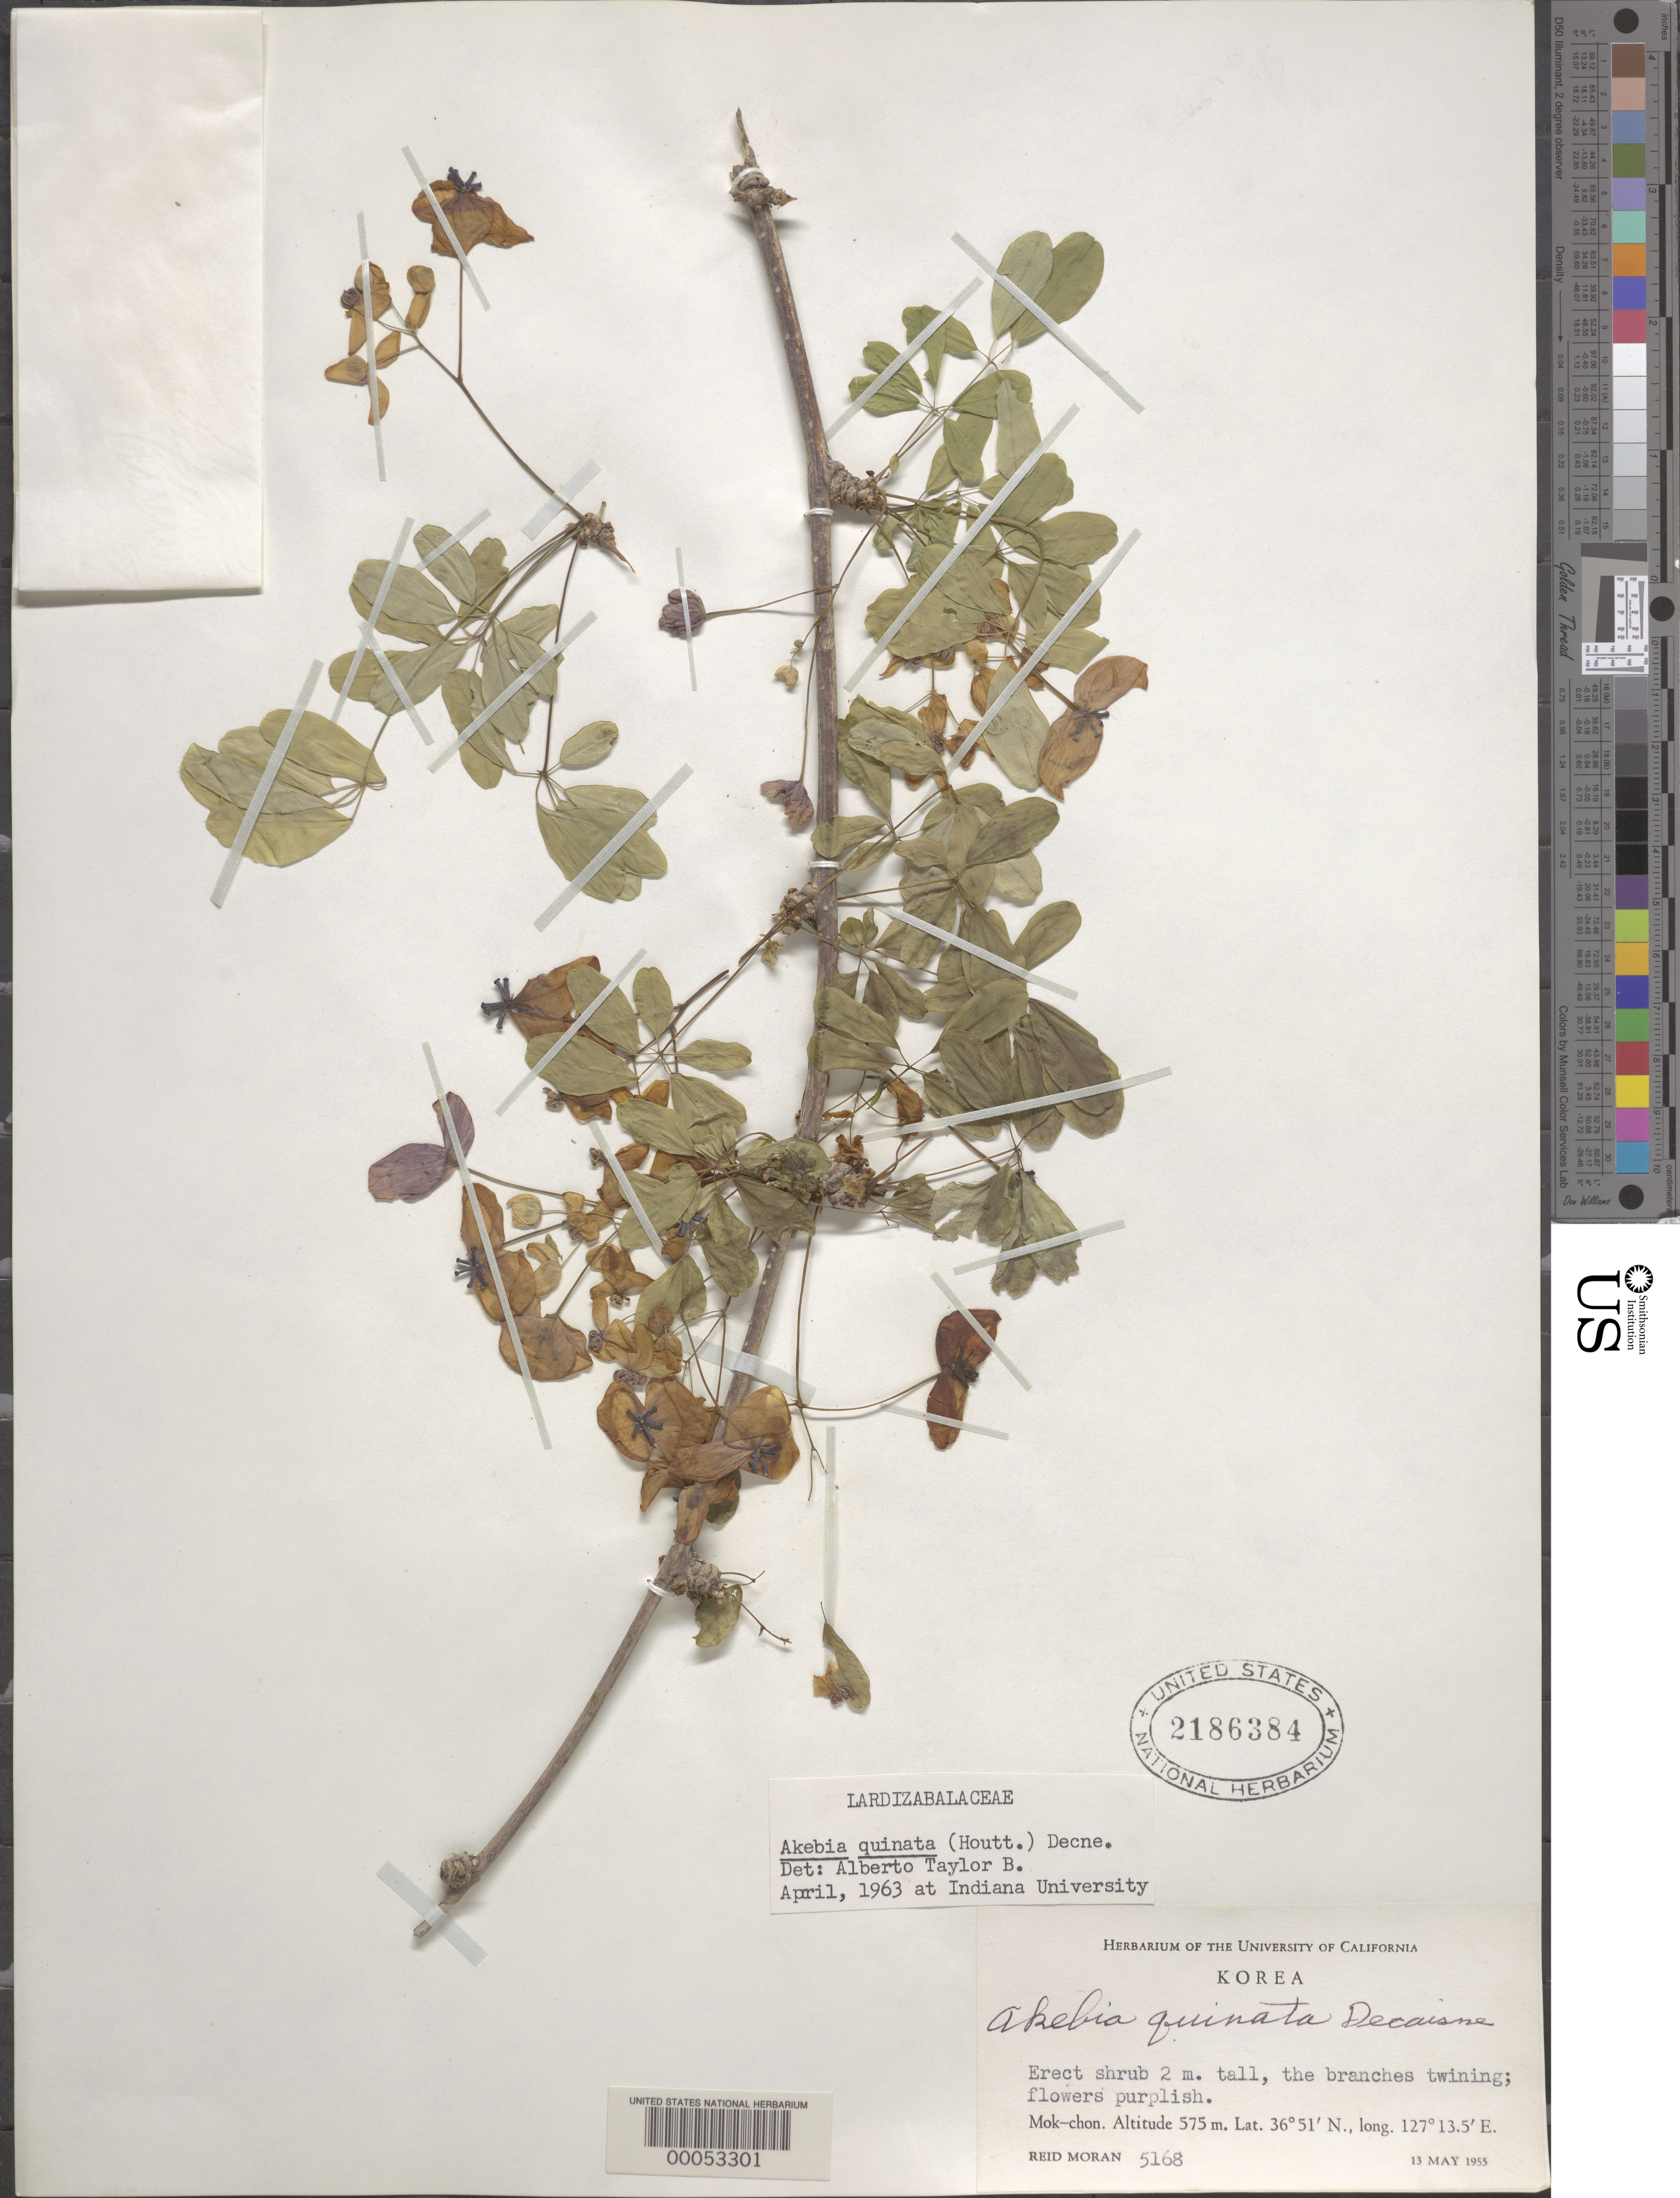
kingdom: Plantae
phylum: Tracheophyta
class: Magnoliopsida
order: Ranunculales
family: Lardizabalaceae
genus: Akebia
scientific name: Akebia quinata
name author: (Houtt.) Decne.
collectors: R. V. Moran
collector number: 5168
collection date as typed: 13 May 1955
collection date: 1955-05-13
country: South Korea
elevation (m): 575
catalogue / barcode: US 2186384